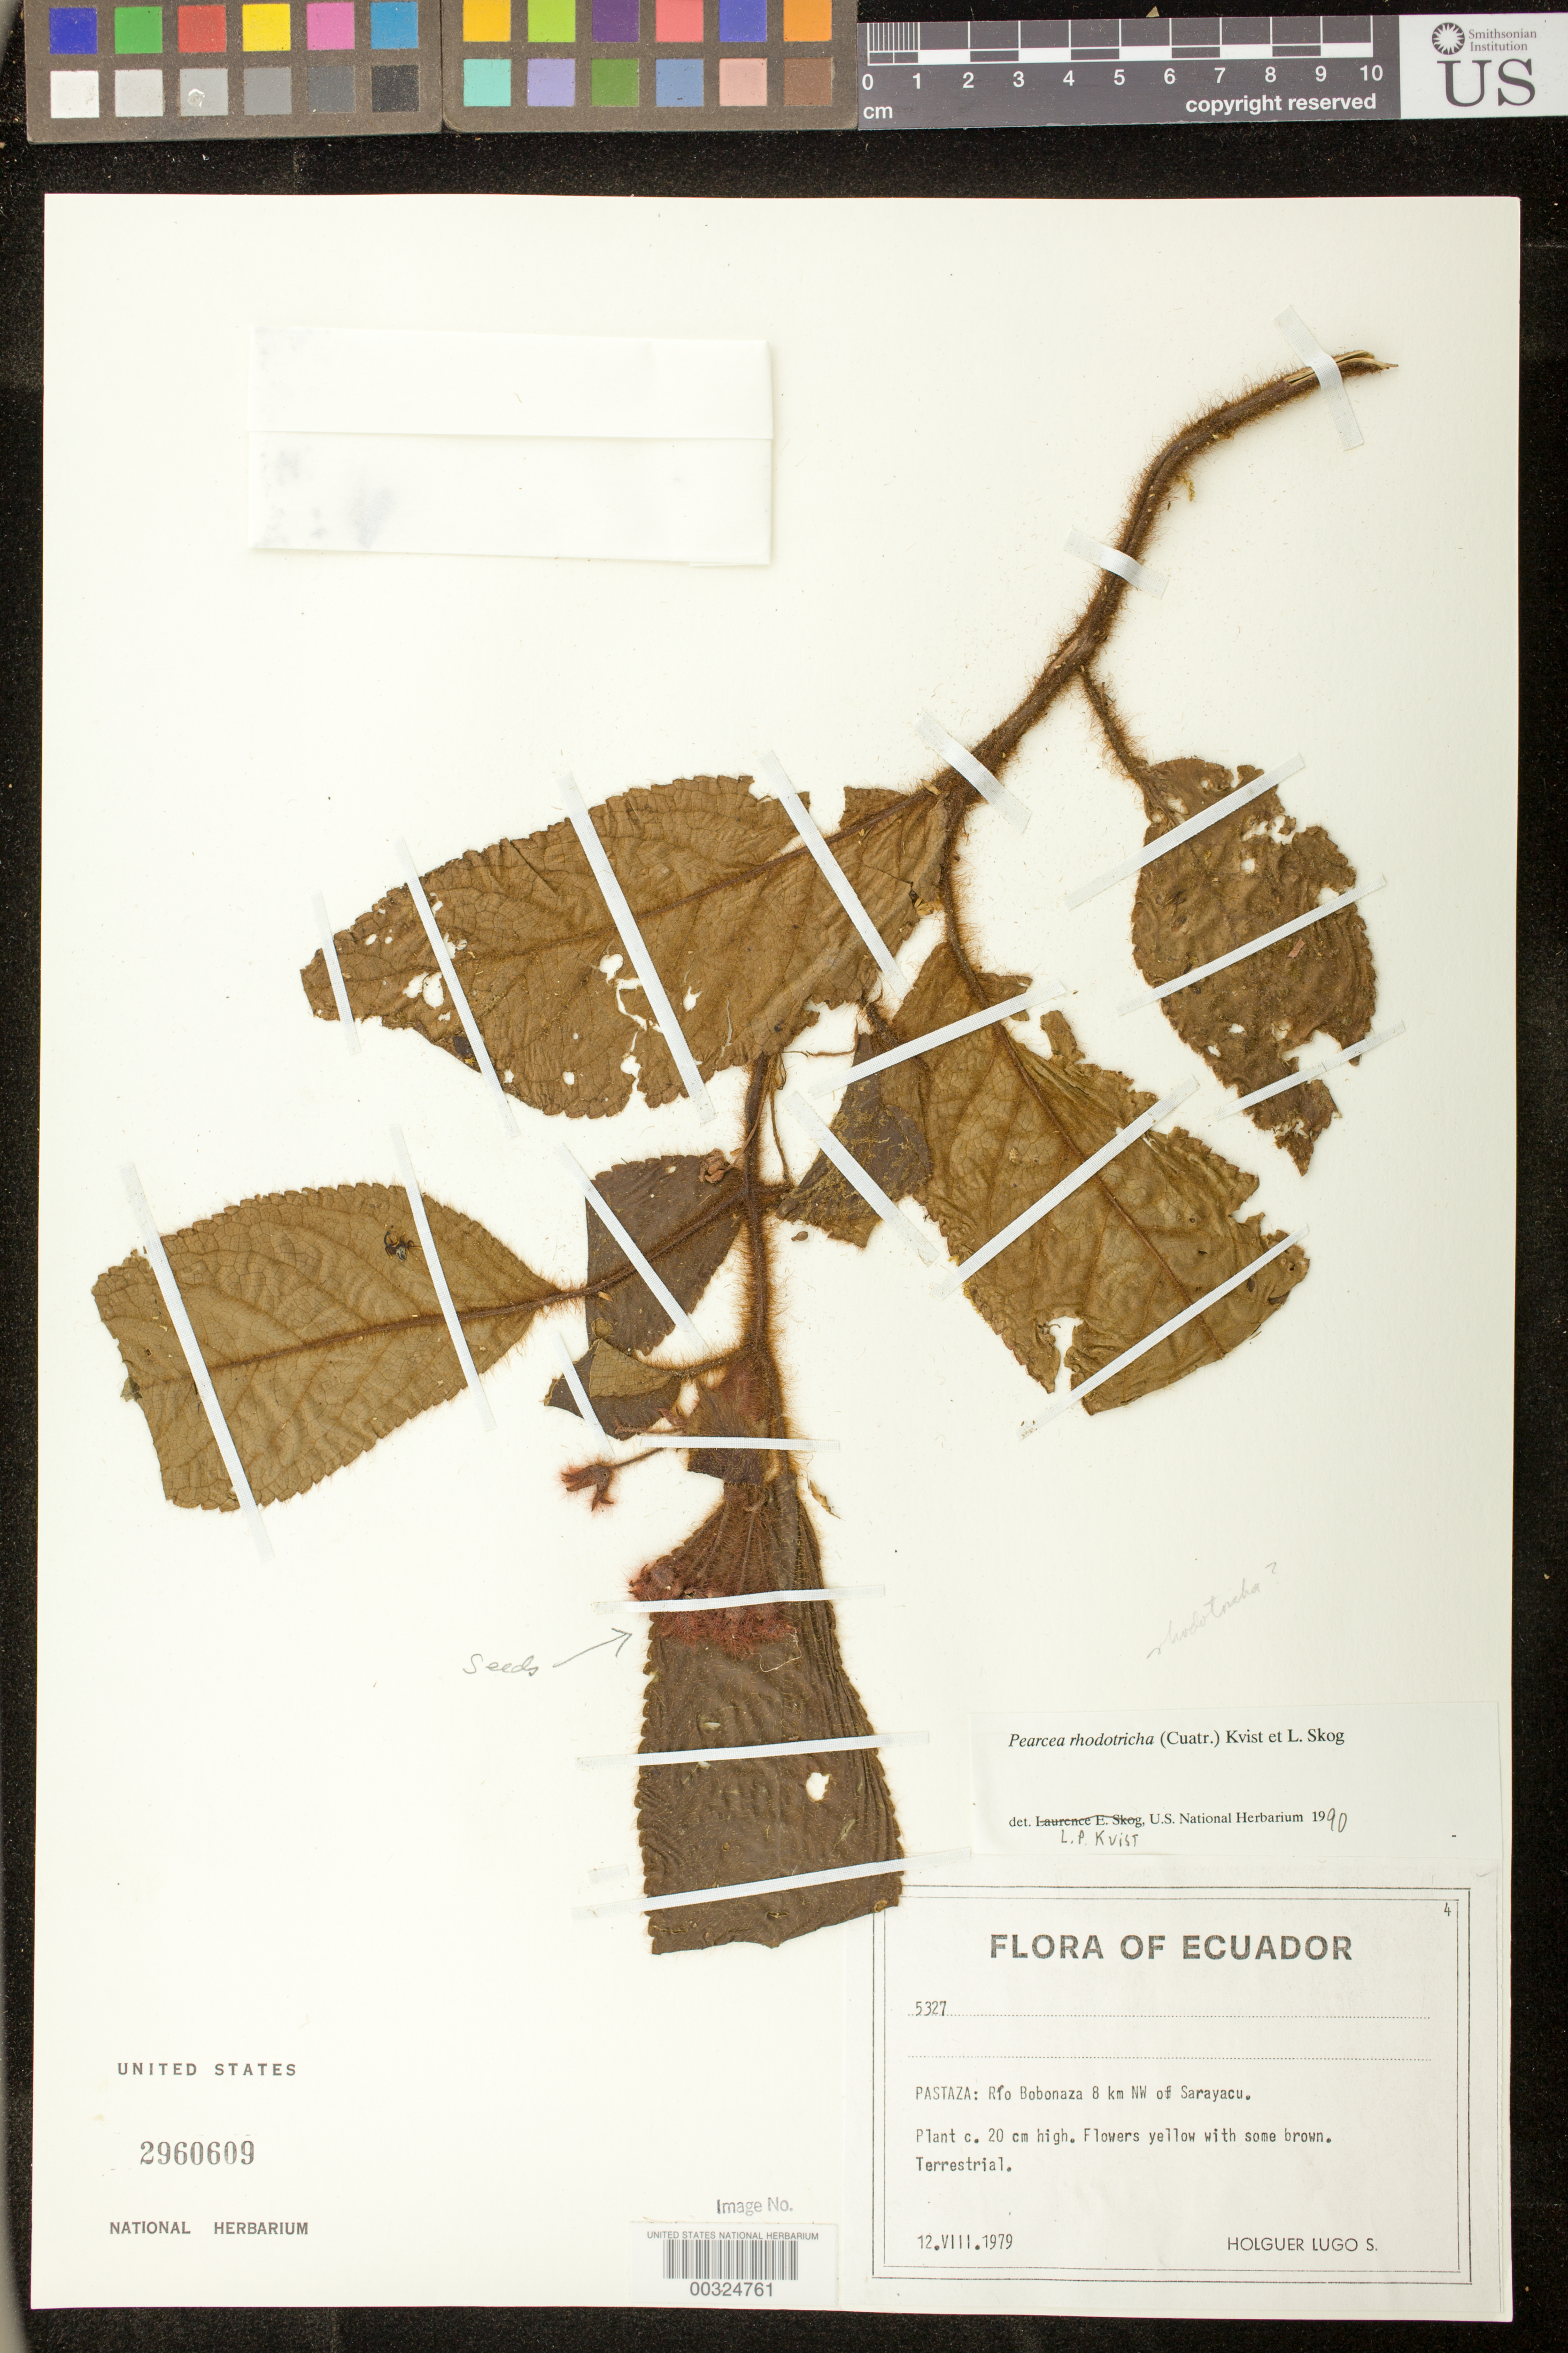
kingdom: Plantae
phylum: Tracheophyta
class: Magnoliopsida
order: Lamiales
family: Gesneriaceae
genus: Pearcea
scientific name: Pearcea rhodotricha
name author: (Cuatrec.) L.P. Kvist & L.E. Skog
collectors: H. Lugo S.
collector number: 5327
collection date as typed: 12 Aug 1979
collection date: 1979-08-12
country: Ecuador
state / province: Pastaza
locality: Rio Bobonaza 8 km NW of Sarayacu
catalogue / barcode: US 2960609